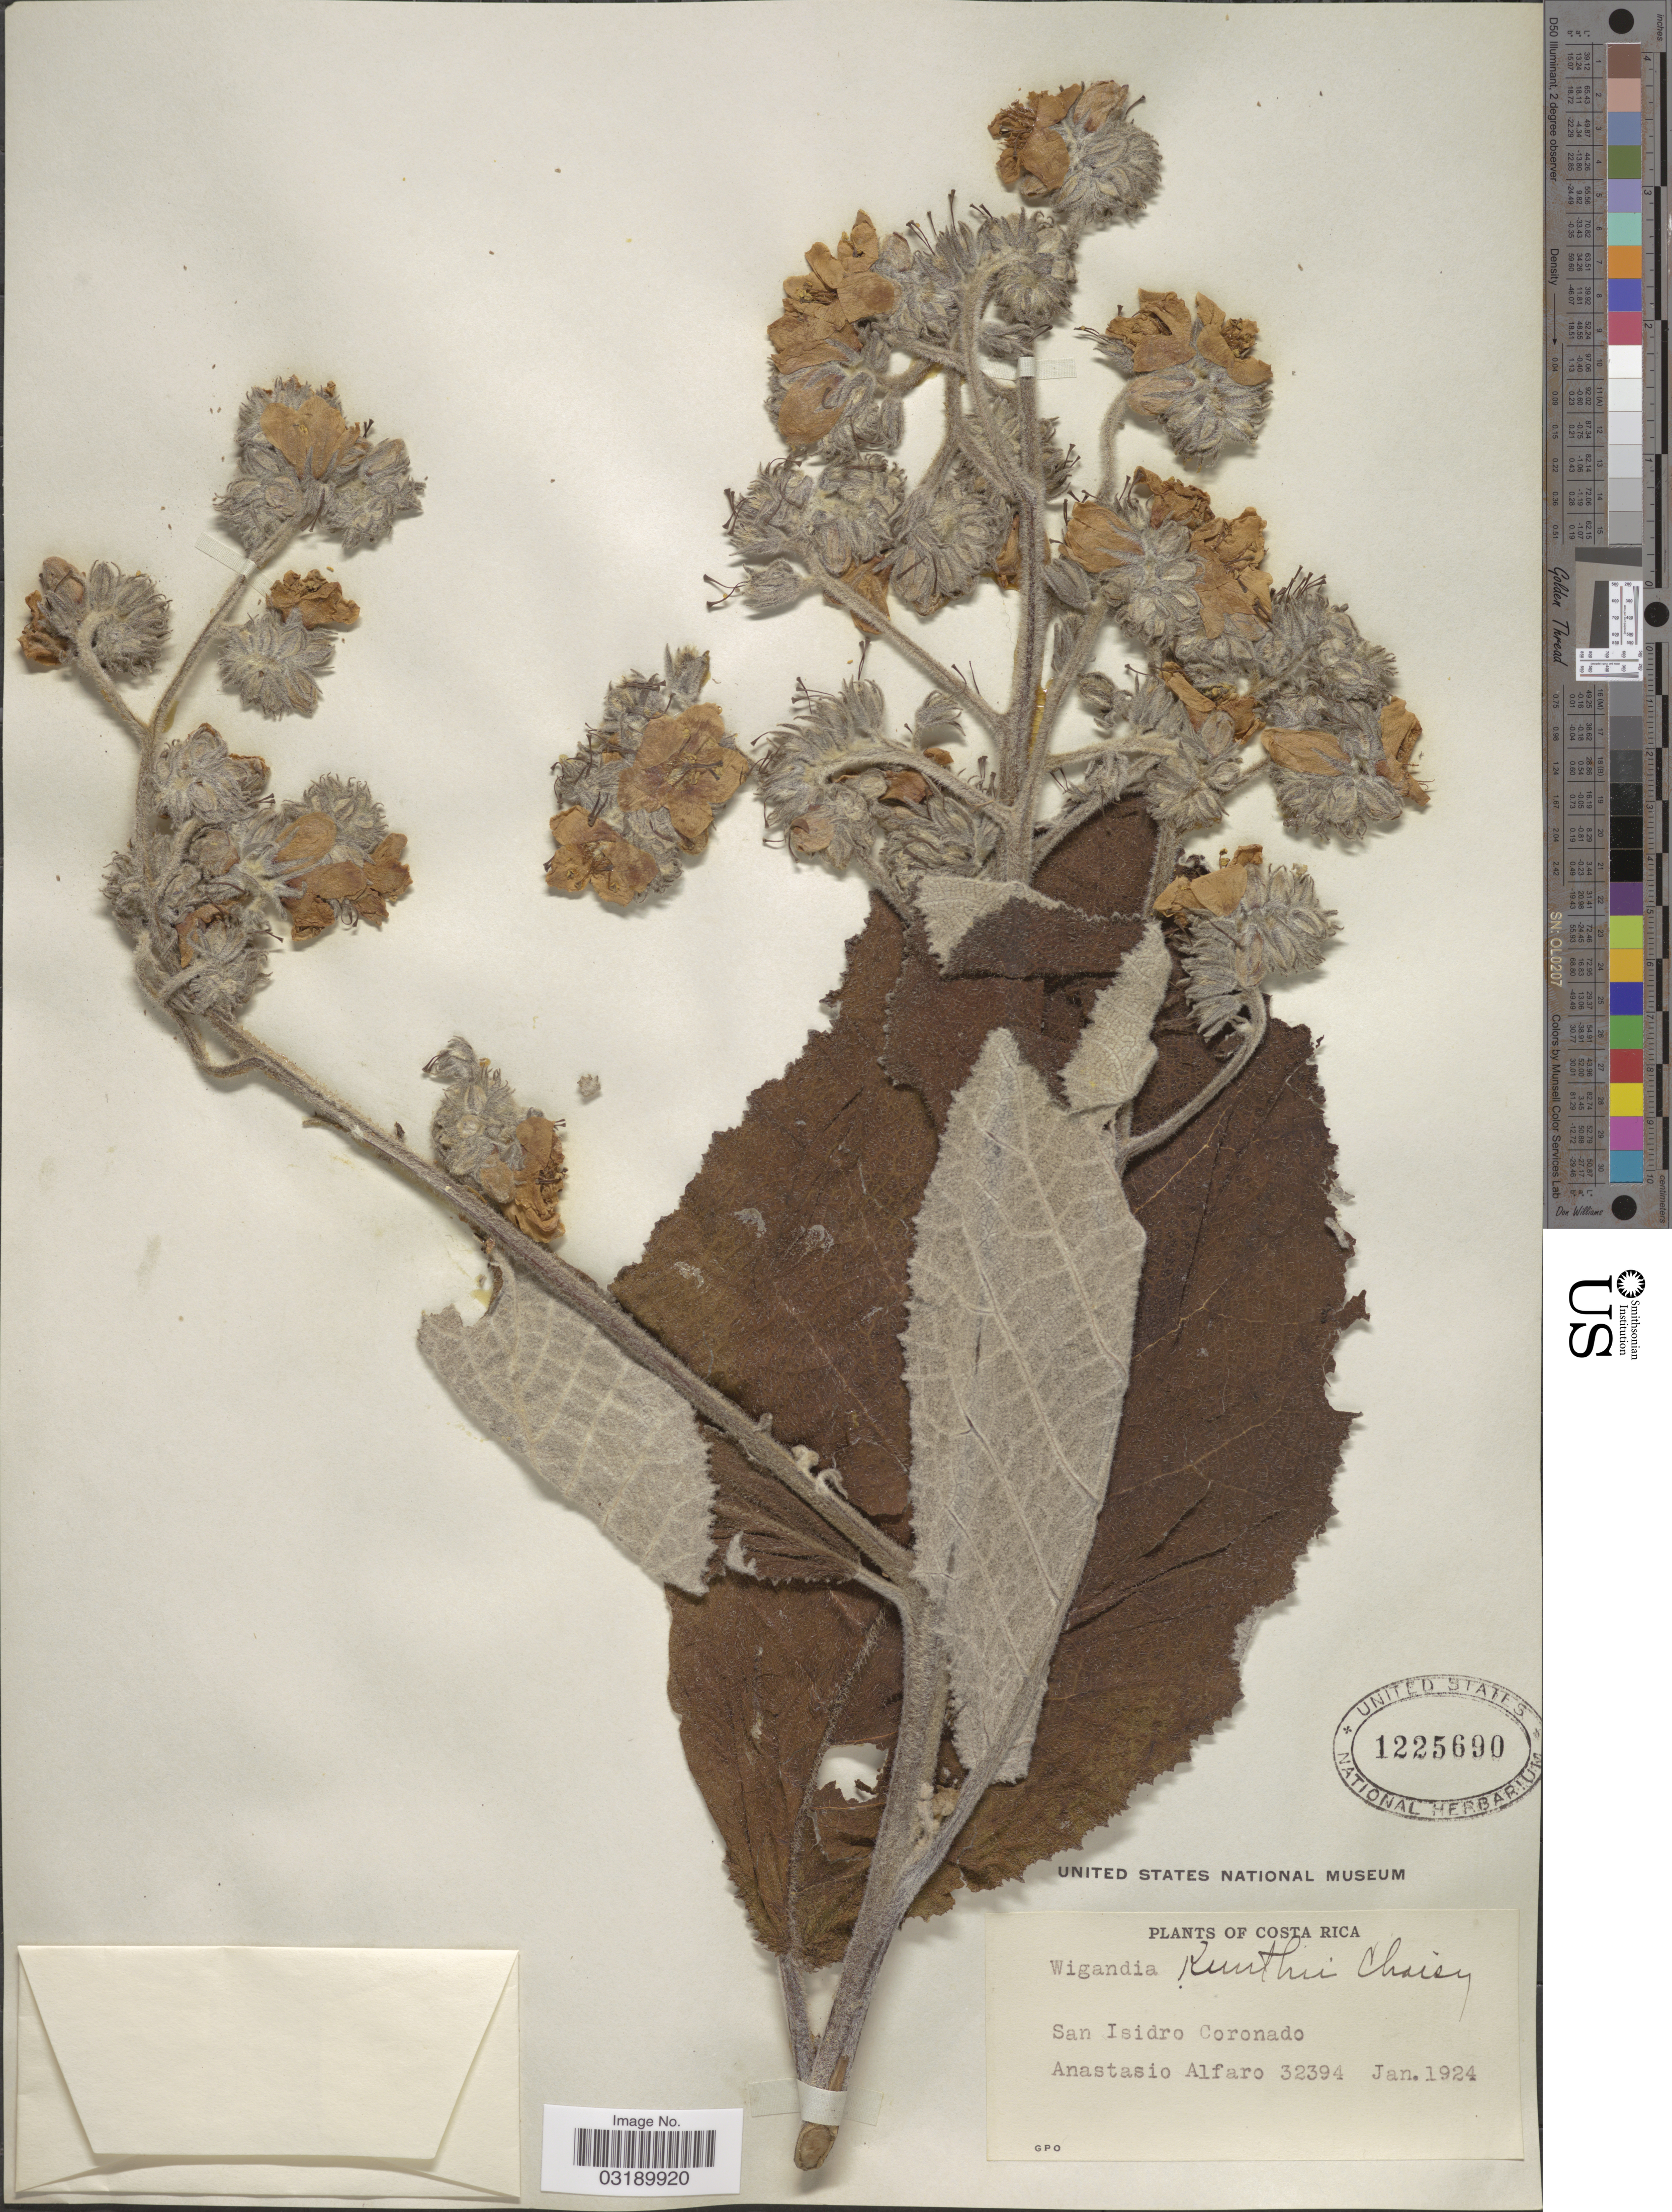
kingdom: Plantae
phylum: Tracheophyta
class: Magnoliopsida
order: Boraginales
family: Namaceae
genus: Wigandia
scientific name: Wigandia kunthii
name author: Choisy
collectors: A. Alfaro Gonzalez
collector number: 32394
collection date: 1924-01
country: Costa Rica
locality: San Isidro Coronado.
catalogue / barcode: US 1225690